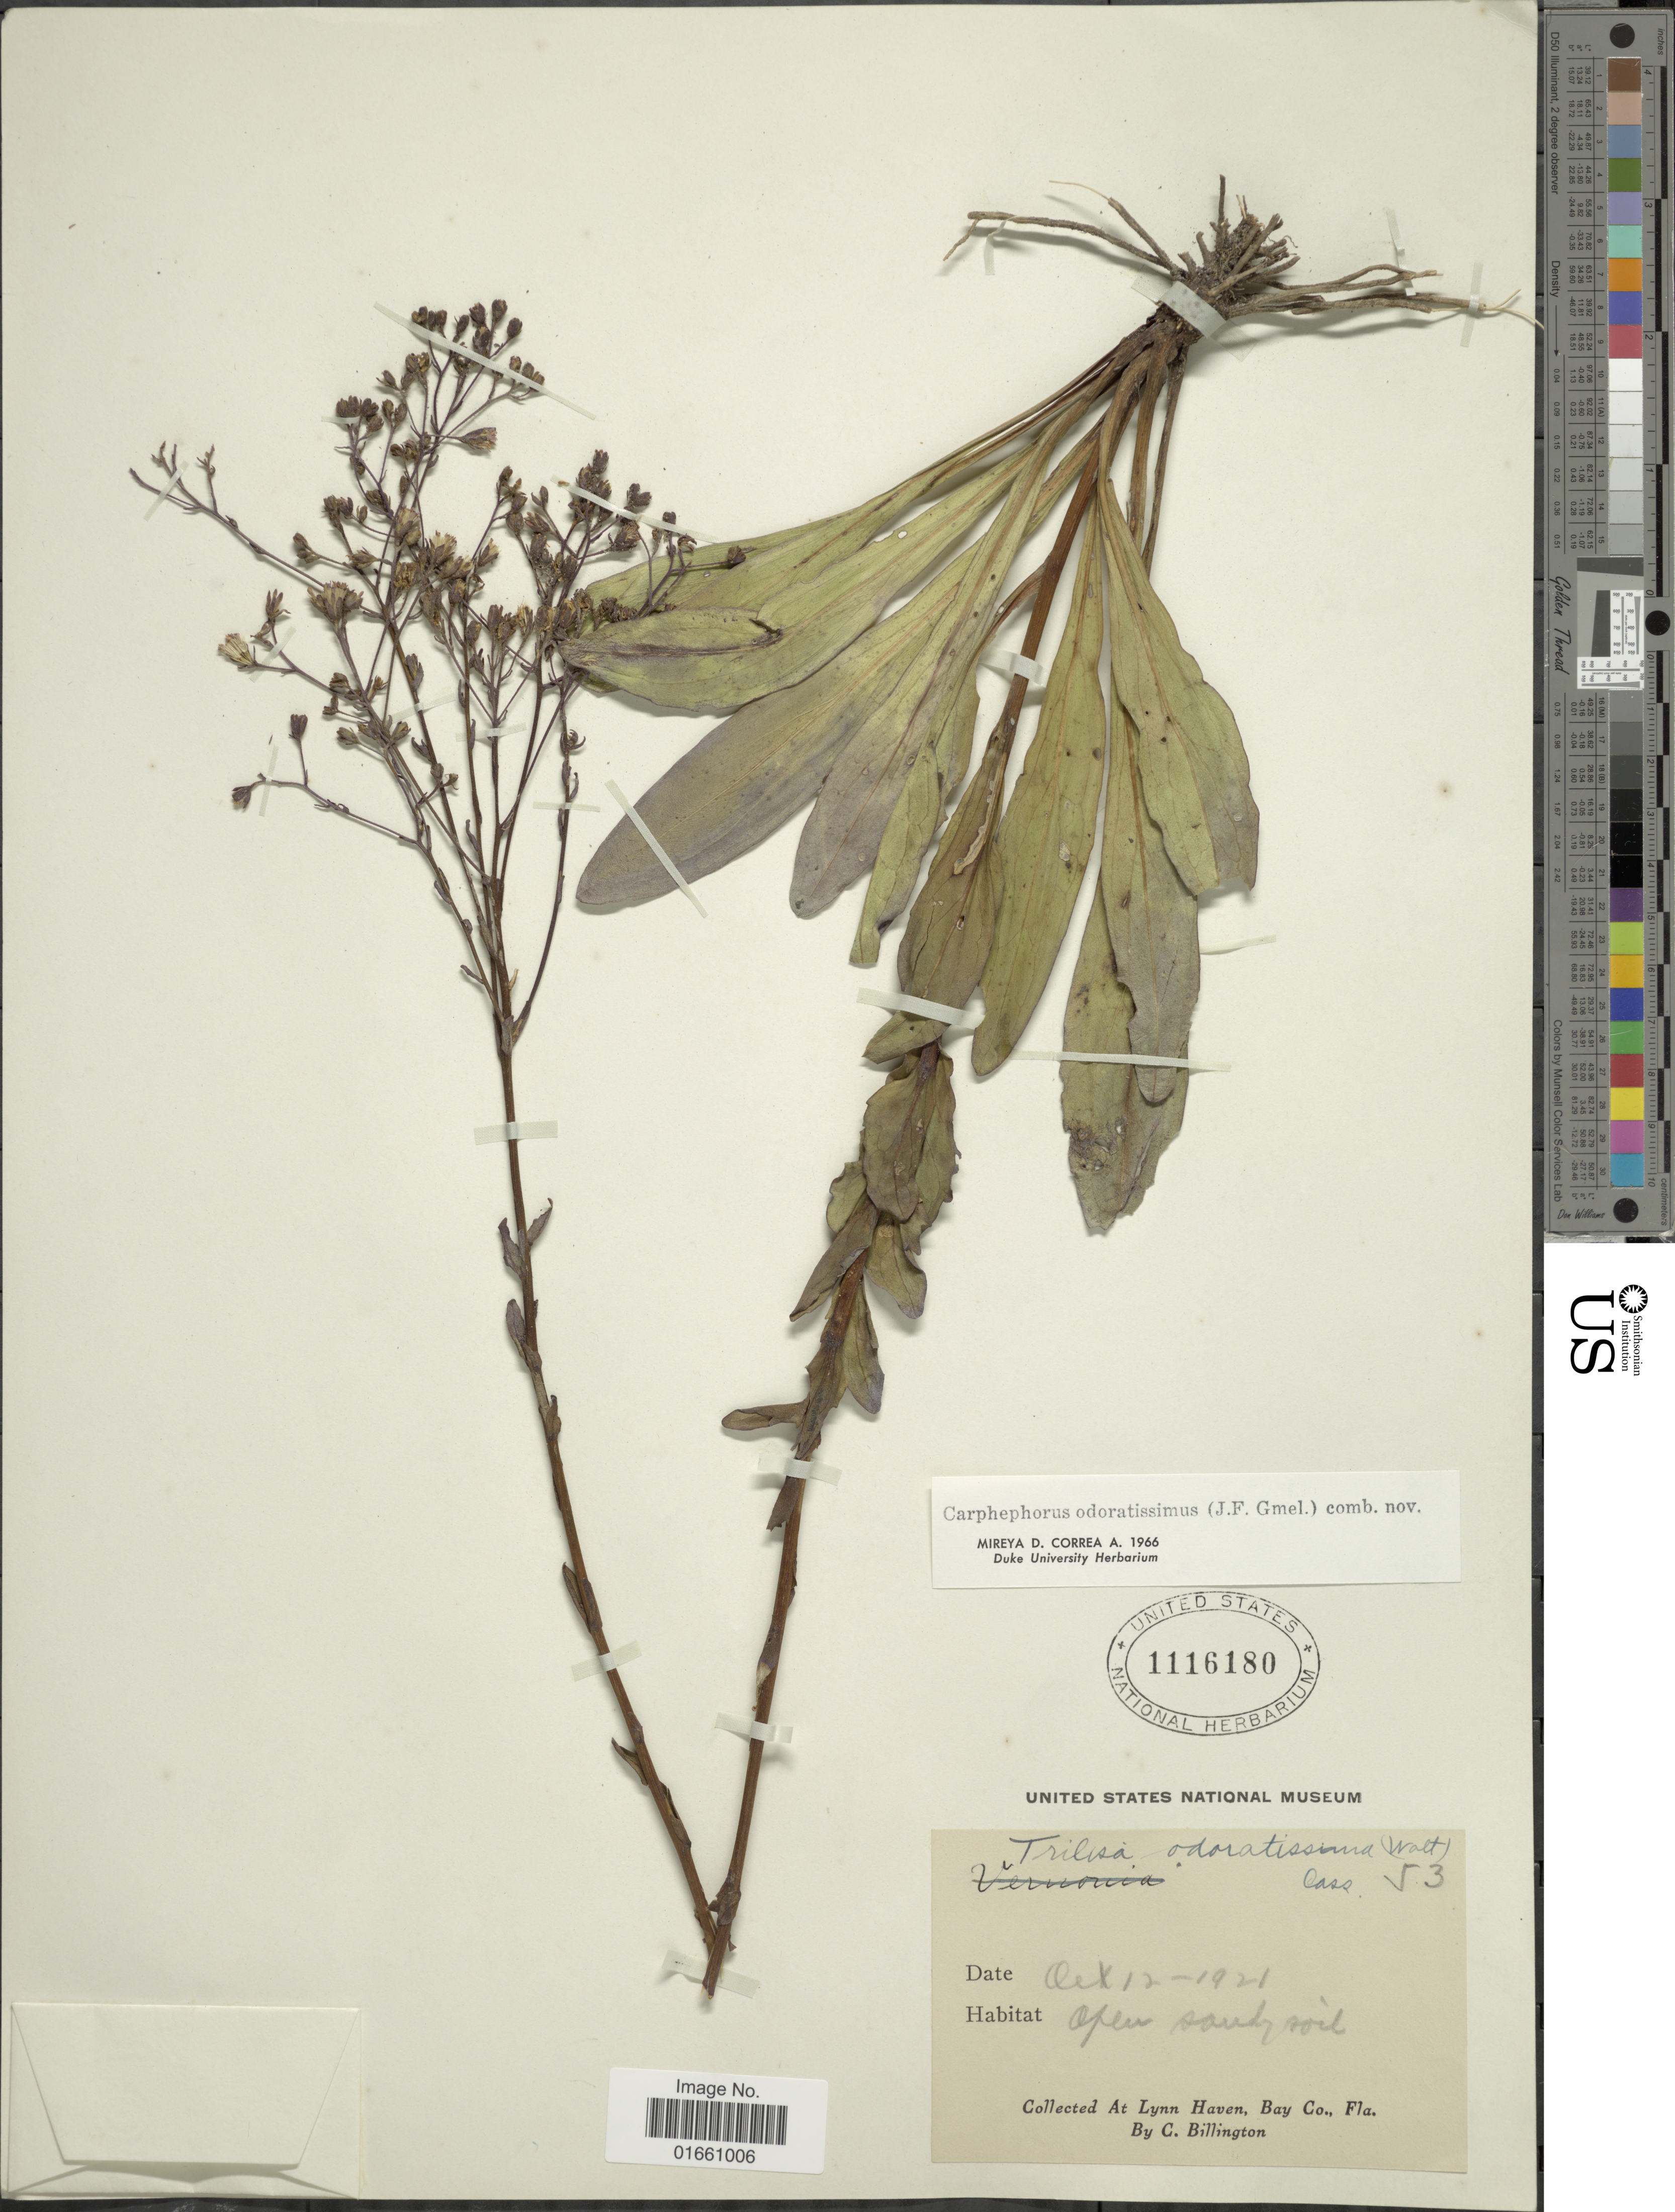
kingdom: Plantae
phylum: Tracheophyta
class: Magnoliopsida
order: Asterales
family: Asteraceae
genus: Trilisa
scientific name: Trilisa odoratissima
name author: (J.F. Gmel.) Cass.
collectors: C. Billington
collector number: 53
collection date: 1921-10-12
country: United States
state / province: Florida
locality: Lynn Haven, Bay Co.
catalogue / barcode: US 1116180